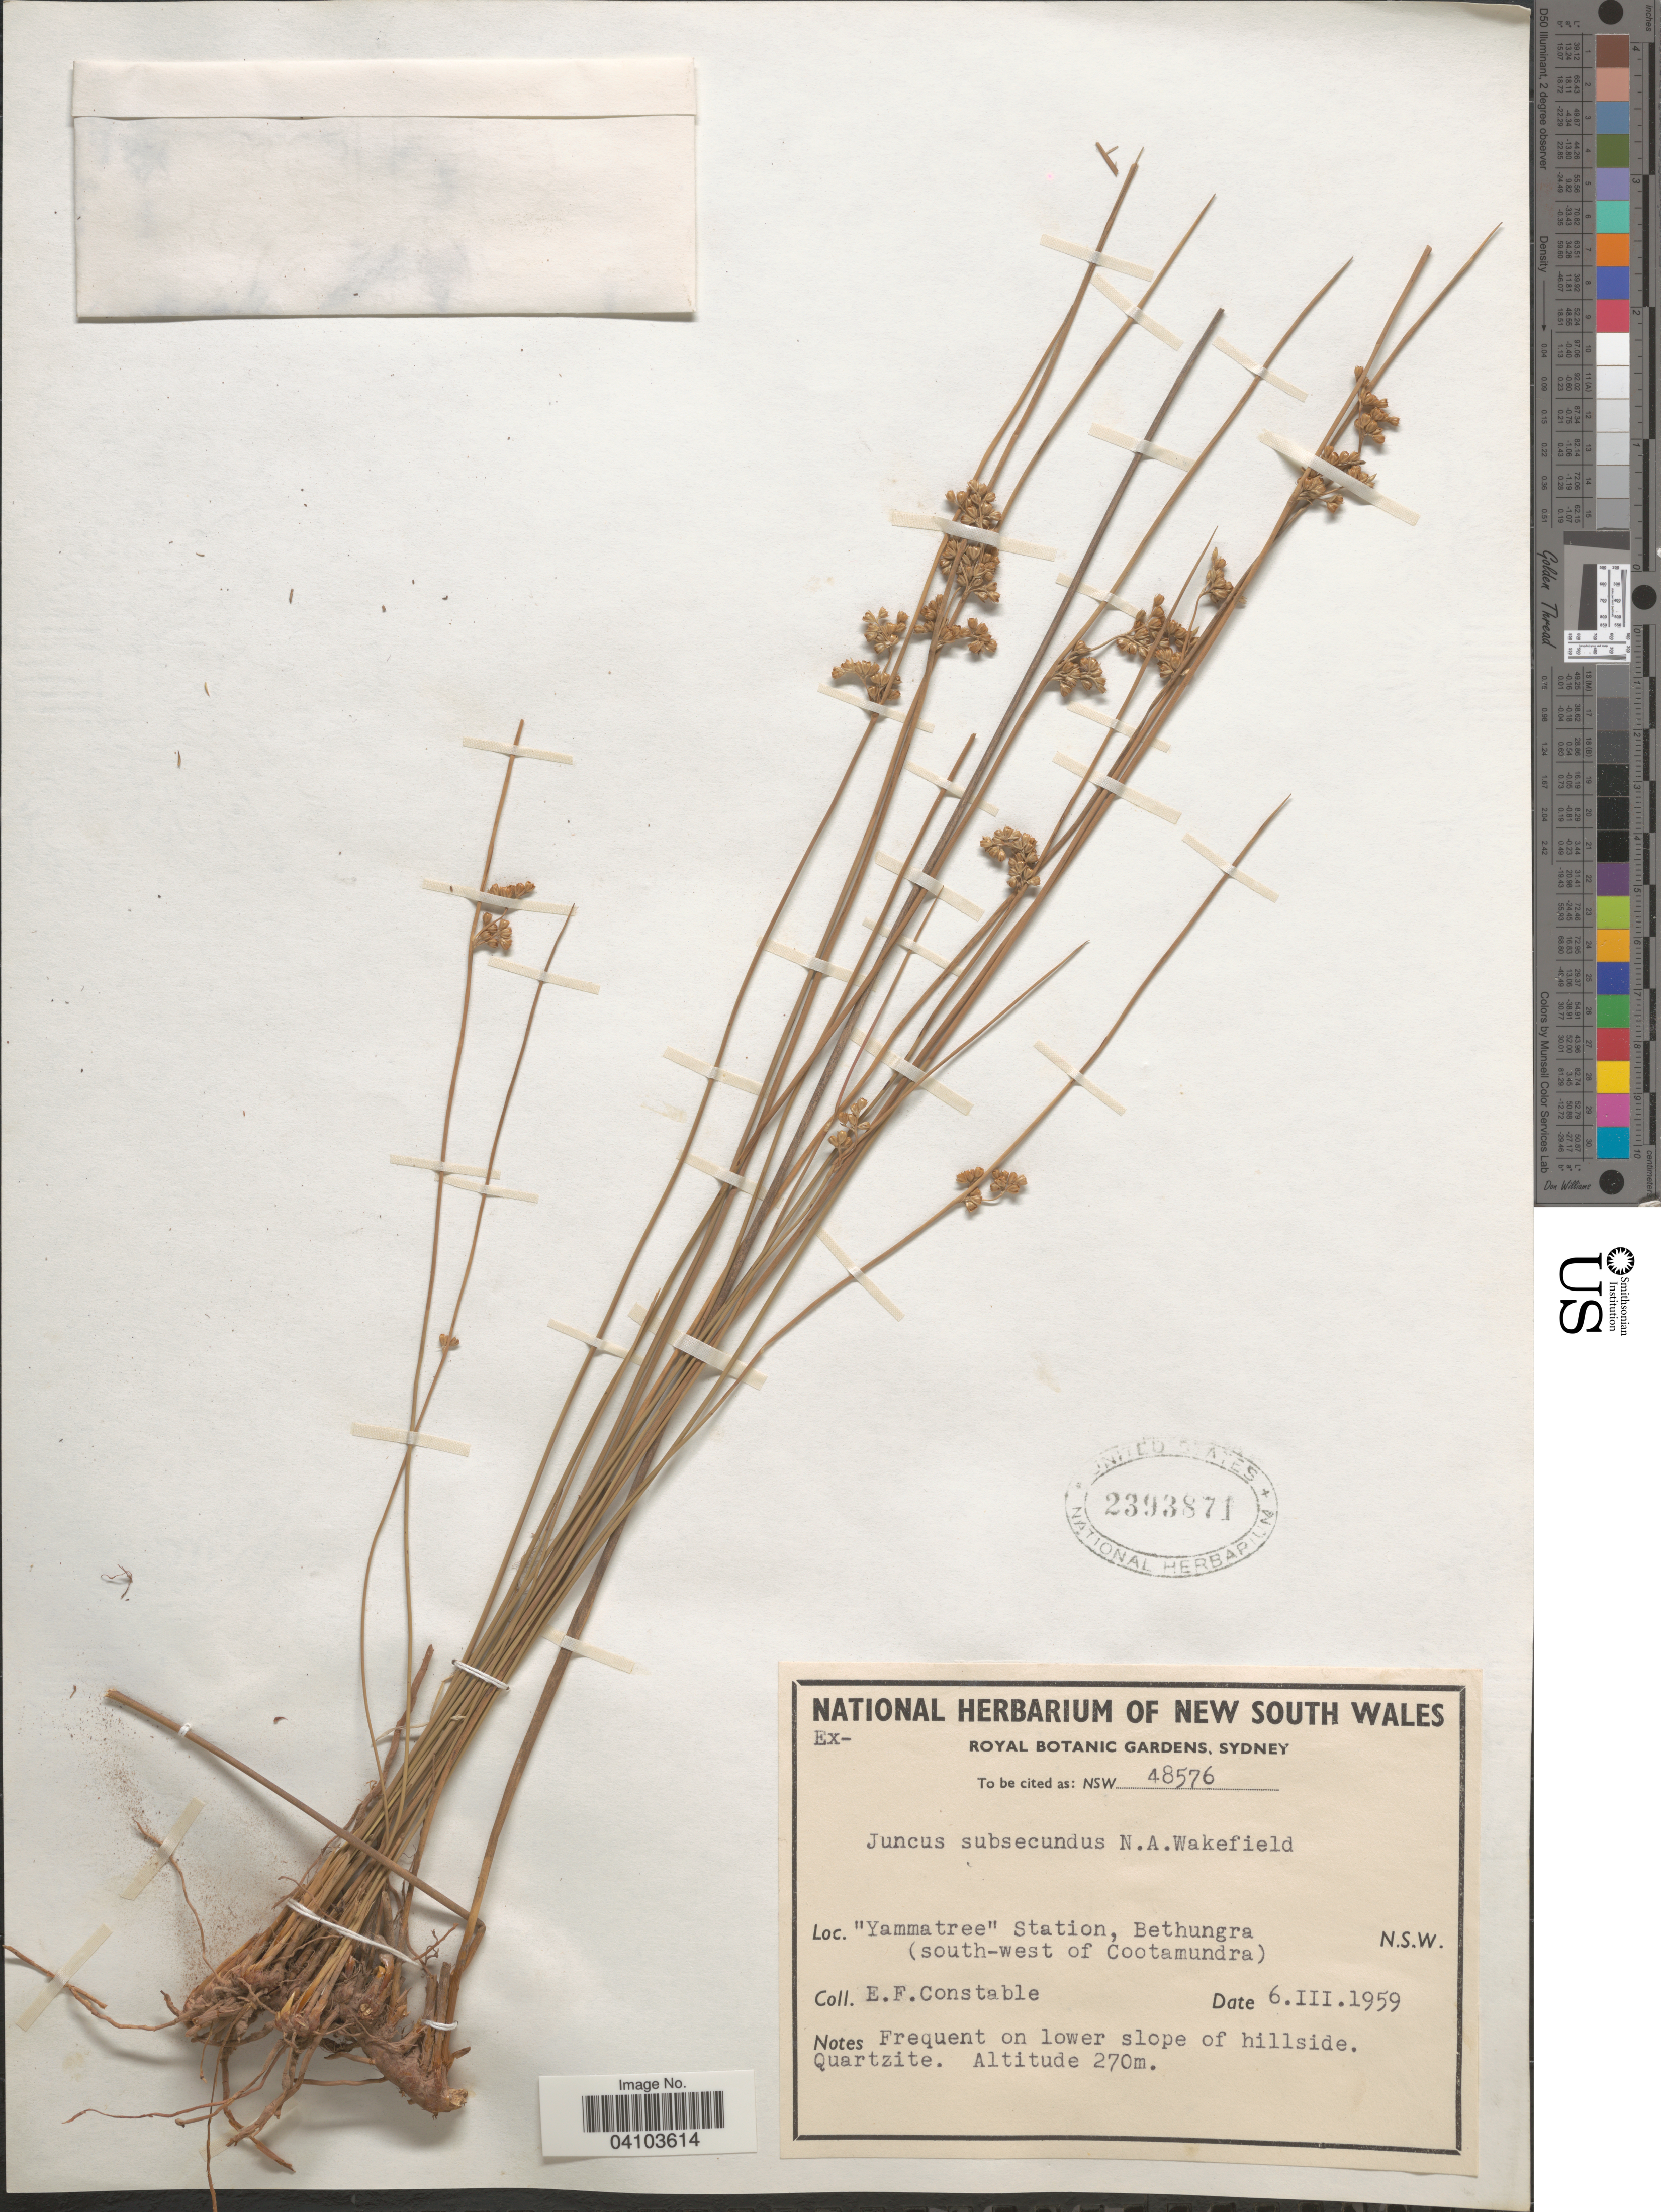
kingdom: Plantae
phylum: Tracheophyta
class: Liliopsida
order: Poales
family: Juncaceae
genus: Juncus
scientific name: Juncus subsecundus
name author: N.A. Wakef.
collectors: E. F. Constable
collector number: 48576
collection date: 1959-03-06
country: Australia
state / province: New South Wales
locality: Yammatree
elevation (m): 270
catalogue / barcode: US 2393871